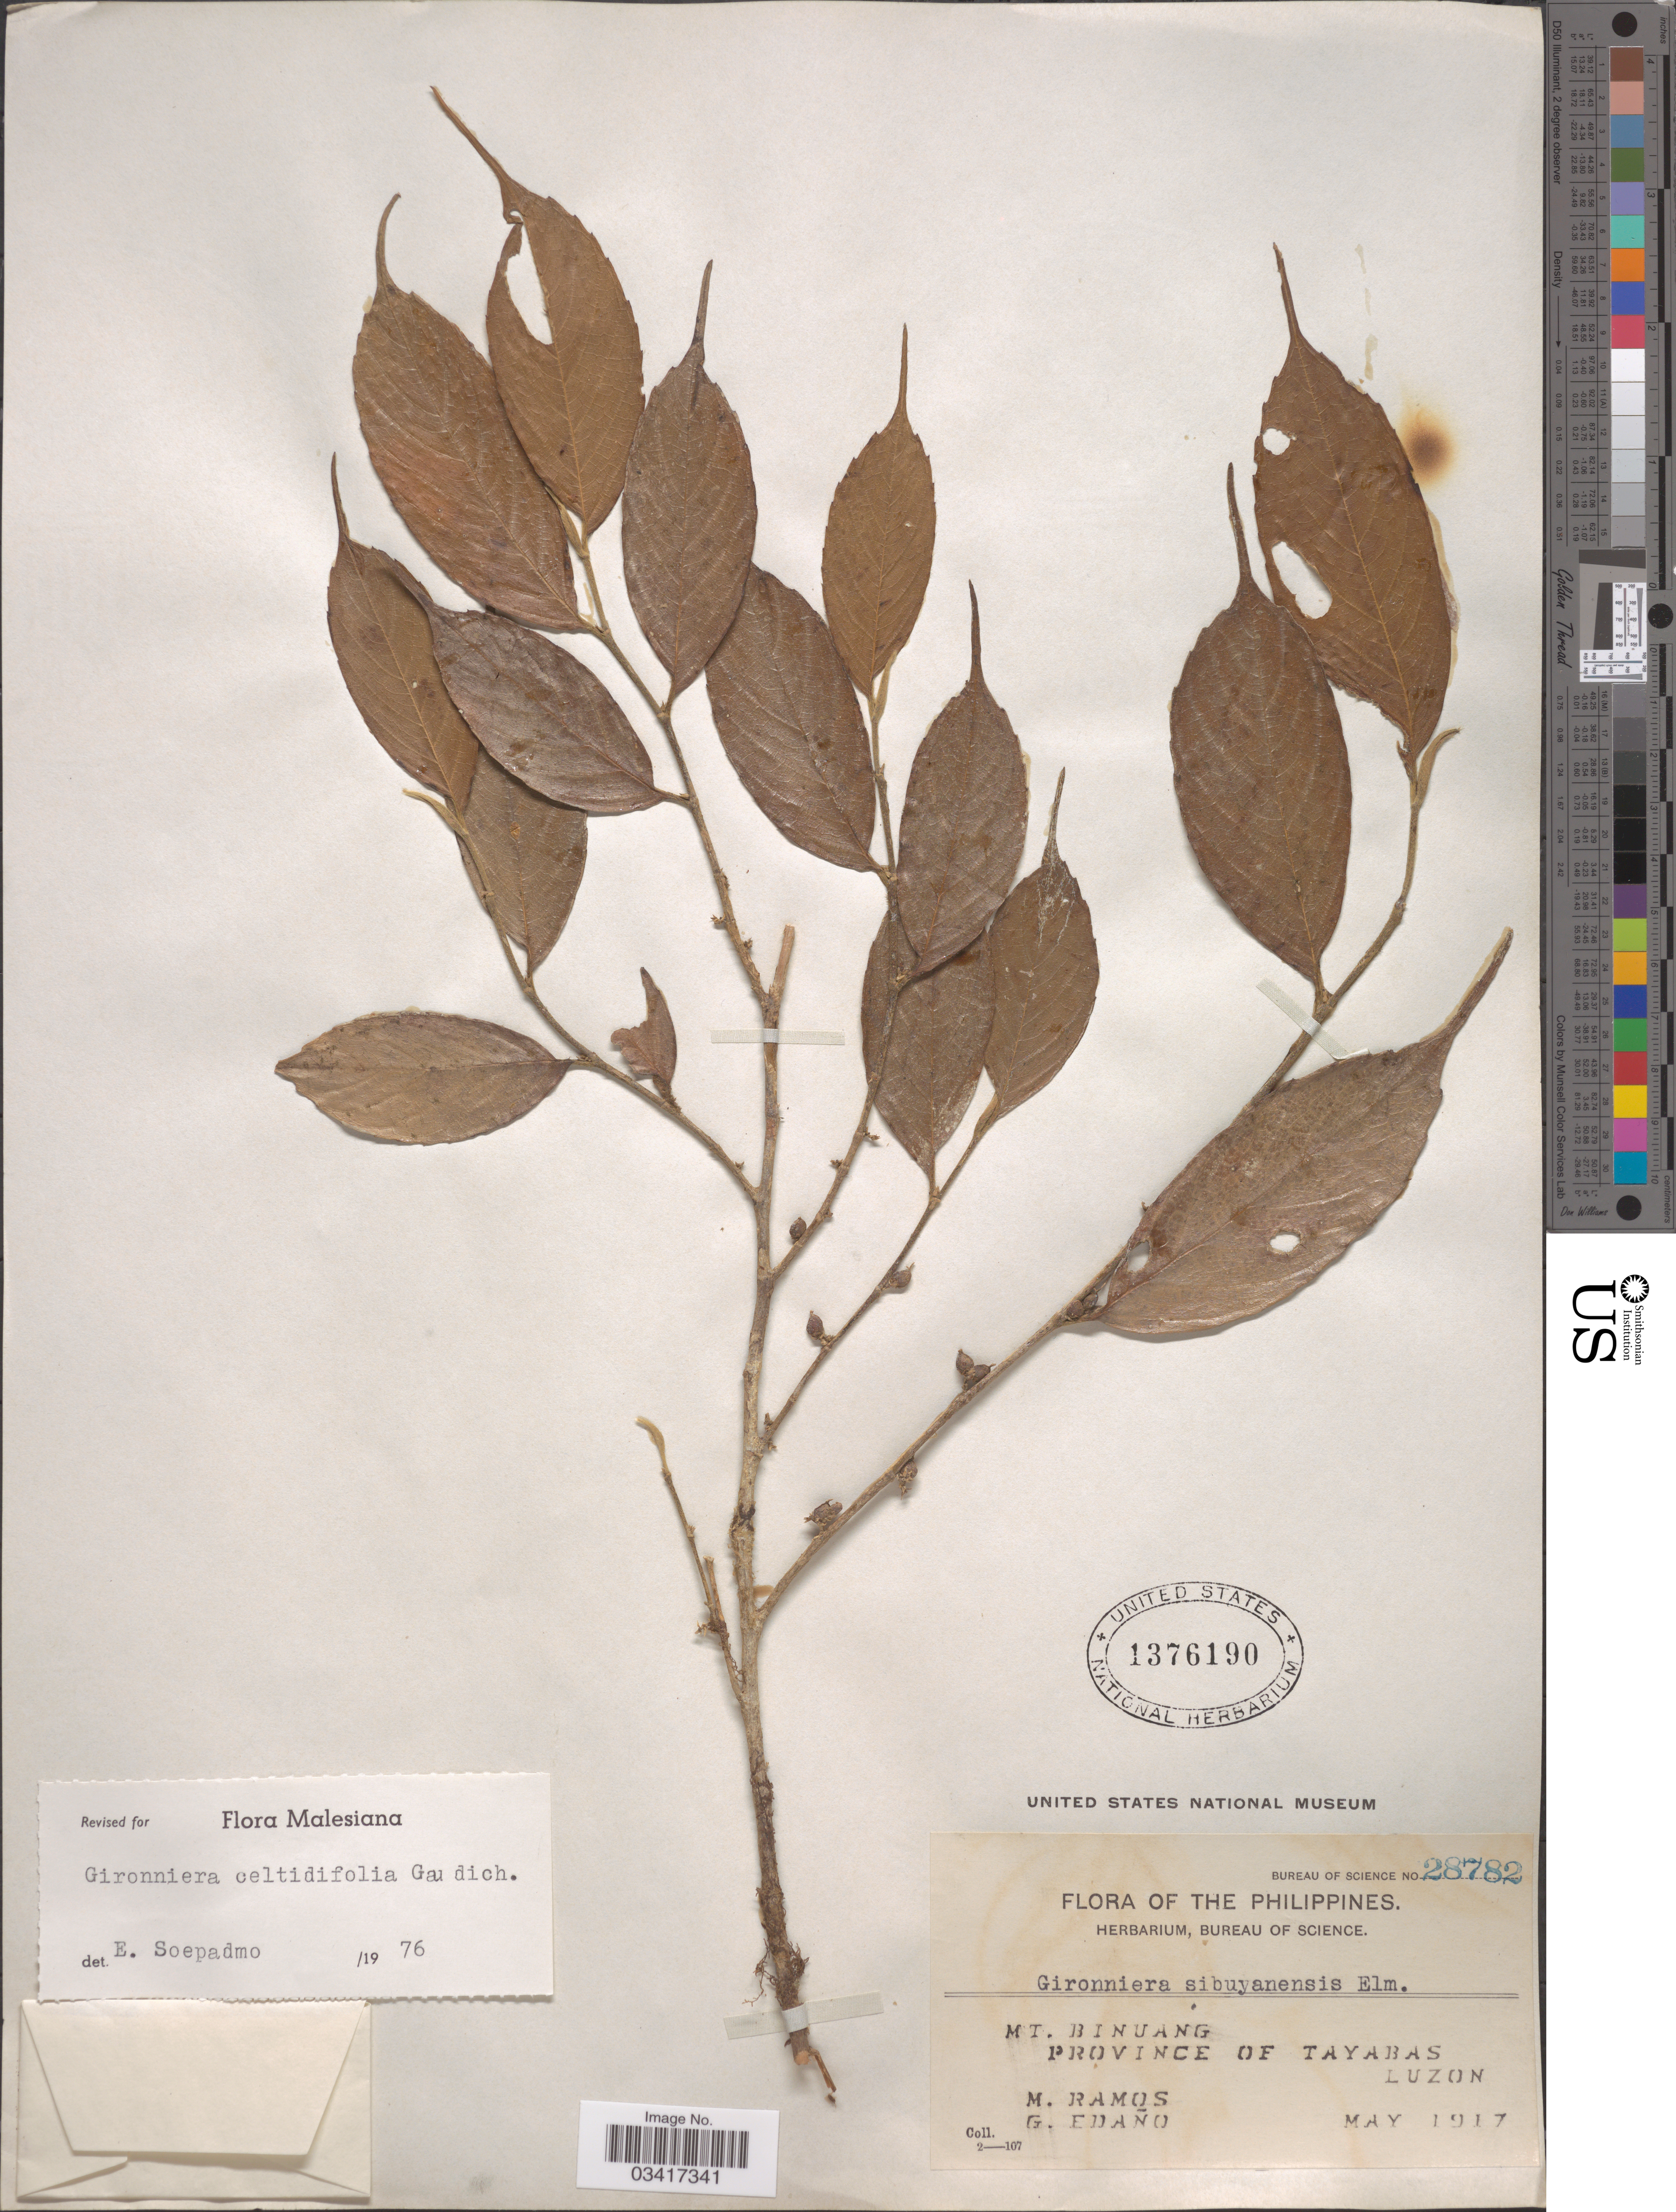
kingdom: Plantae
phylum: Tracheophyta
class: Magnoliopsida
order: Rosales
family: Cannabaceae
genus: Gironniera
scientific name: Gironniera celtidifolia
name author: Gaudich.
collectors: M. Ramos & G. Edaño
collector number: Bureau of Science 28782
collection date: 1917-05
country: Philippines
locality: Mt. Binuang, Province of Tayabas, Luzon.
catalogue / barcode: US 1376190